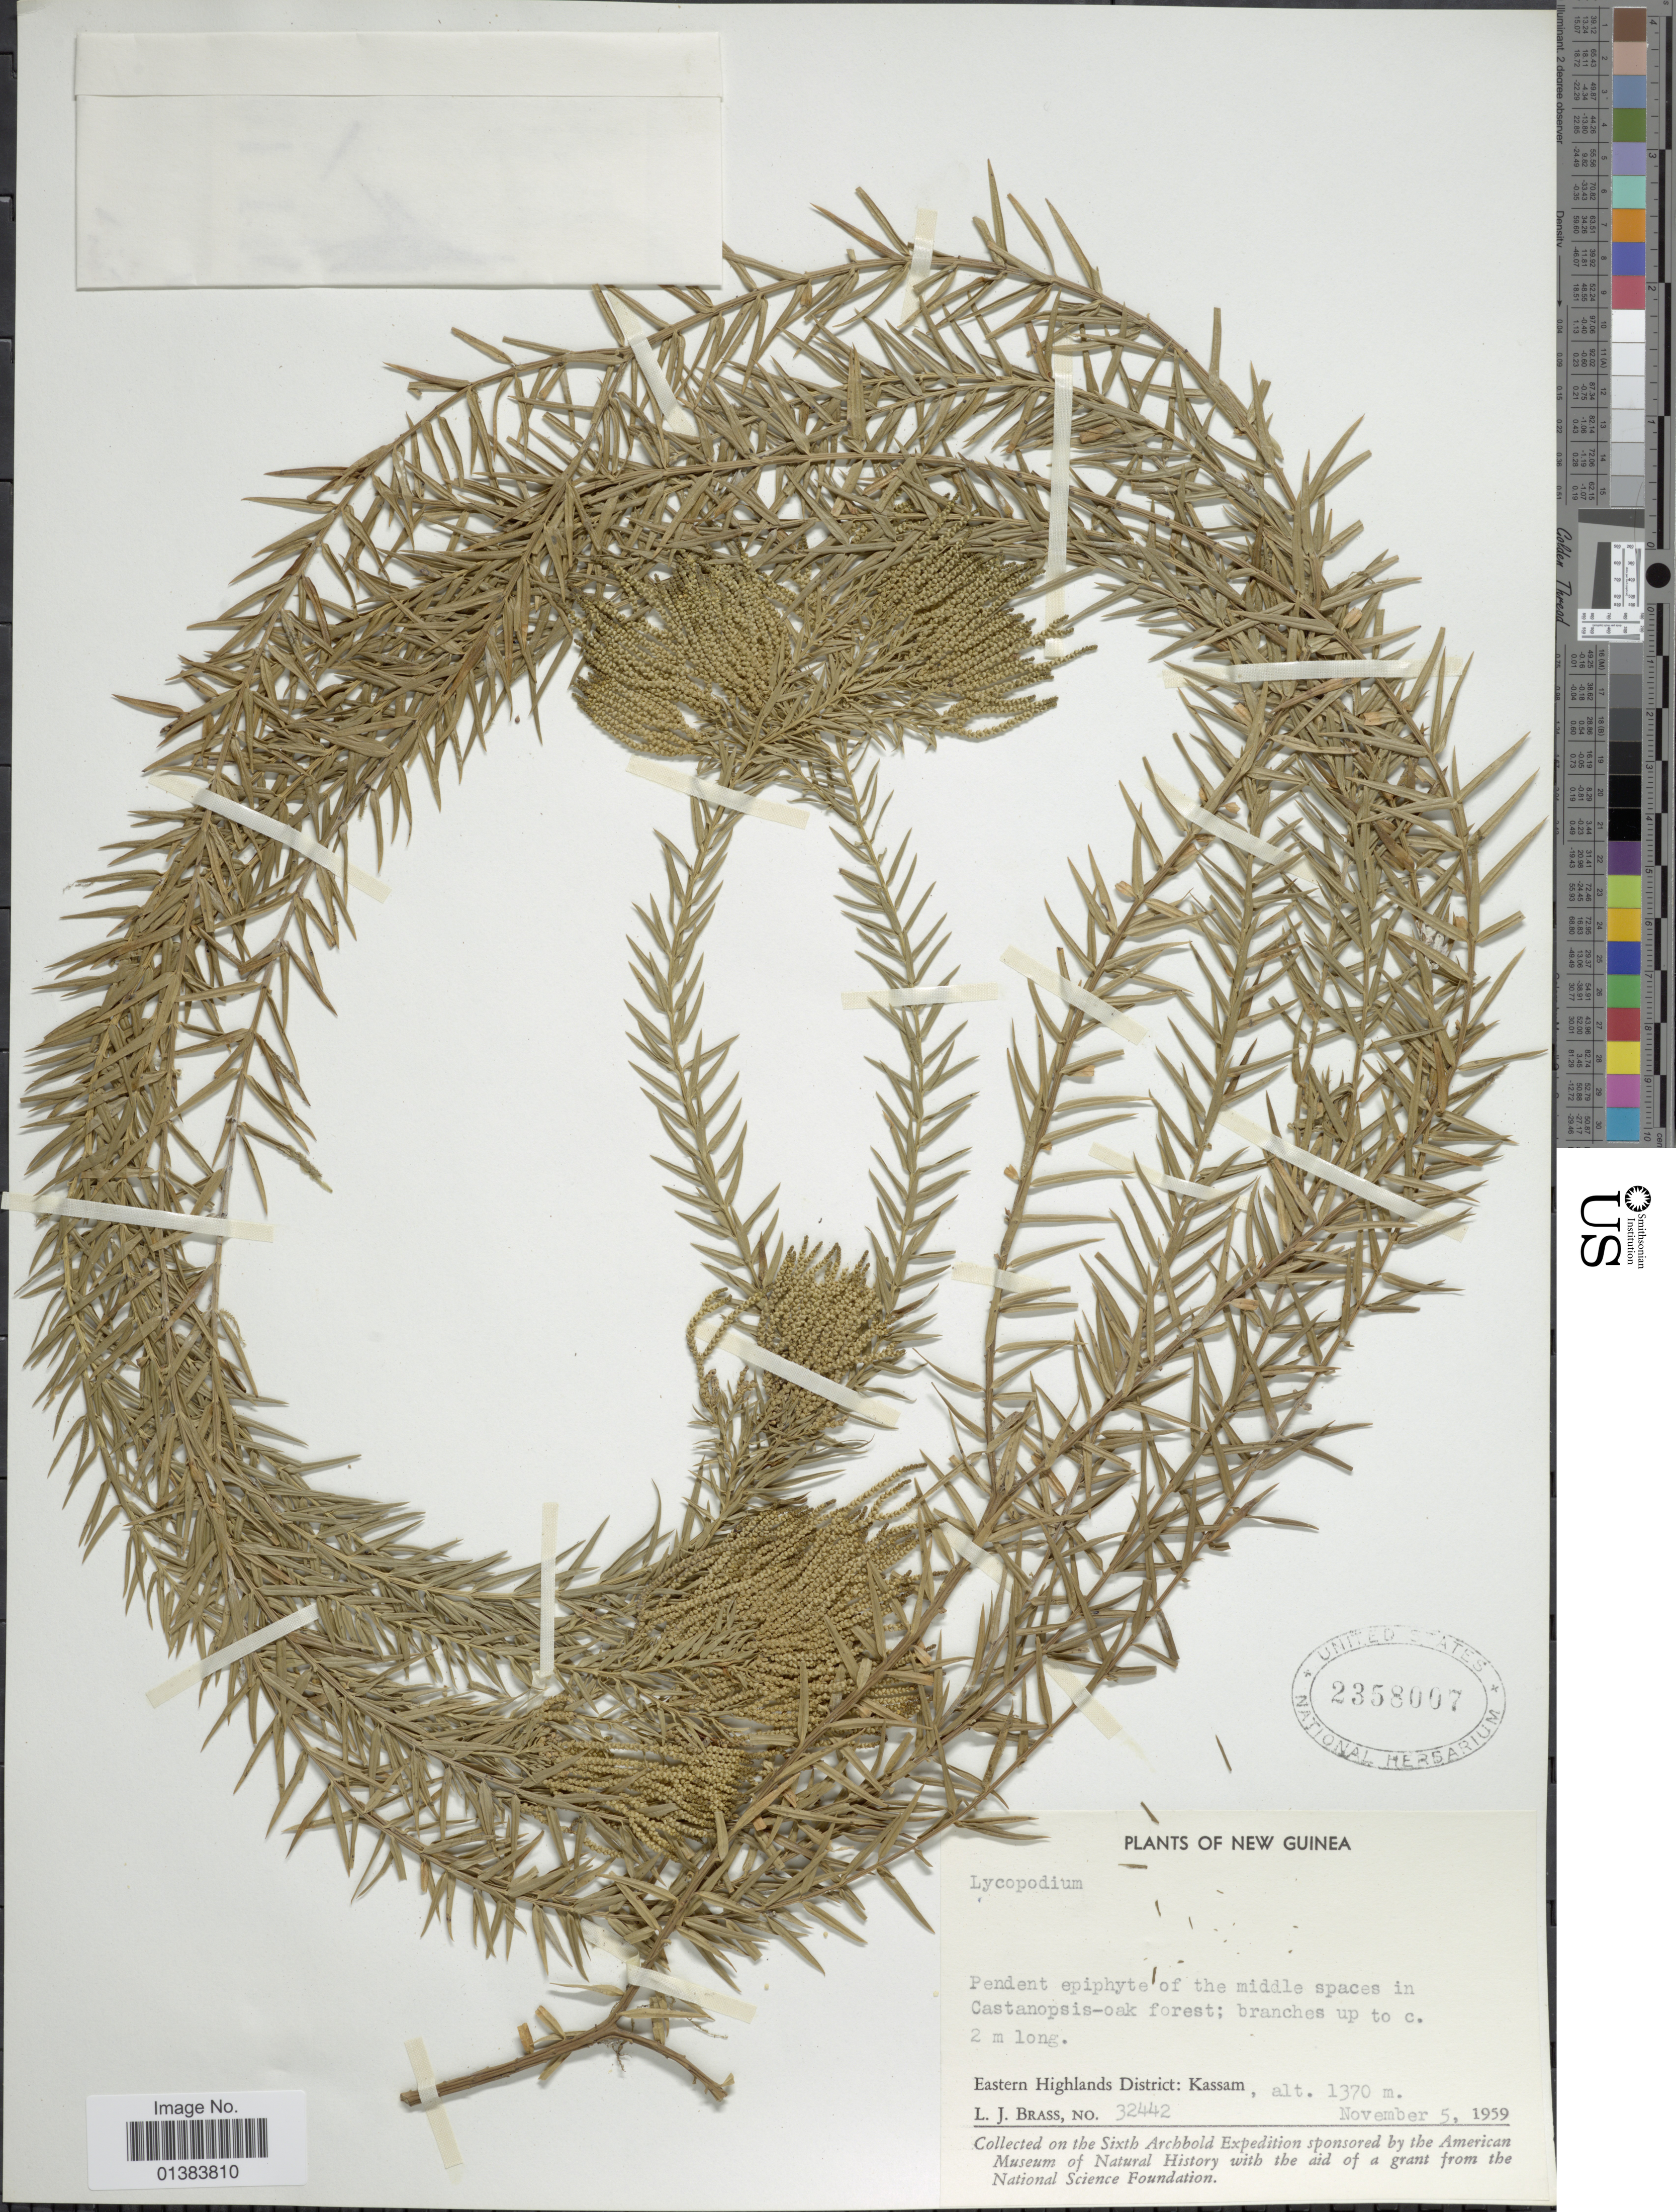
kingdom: Plantae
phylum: Tracheophyta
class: Lycopodiopsida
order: Lycopodiales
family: Lycopodiaceae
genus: Phlegmariurus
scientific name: Phlegmariurus filicaulon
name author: (Copel.) A. R. Field & Testo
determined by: Field, A. R.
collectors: L. J. Brass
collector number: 32442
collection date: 1959-11-05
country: Papua New Guinea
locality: New Guinea, Eastern Highlands District: Kassam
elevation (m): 1370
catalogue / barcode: US 2358007